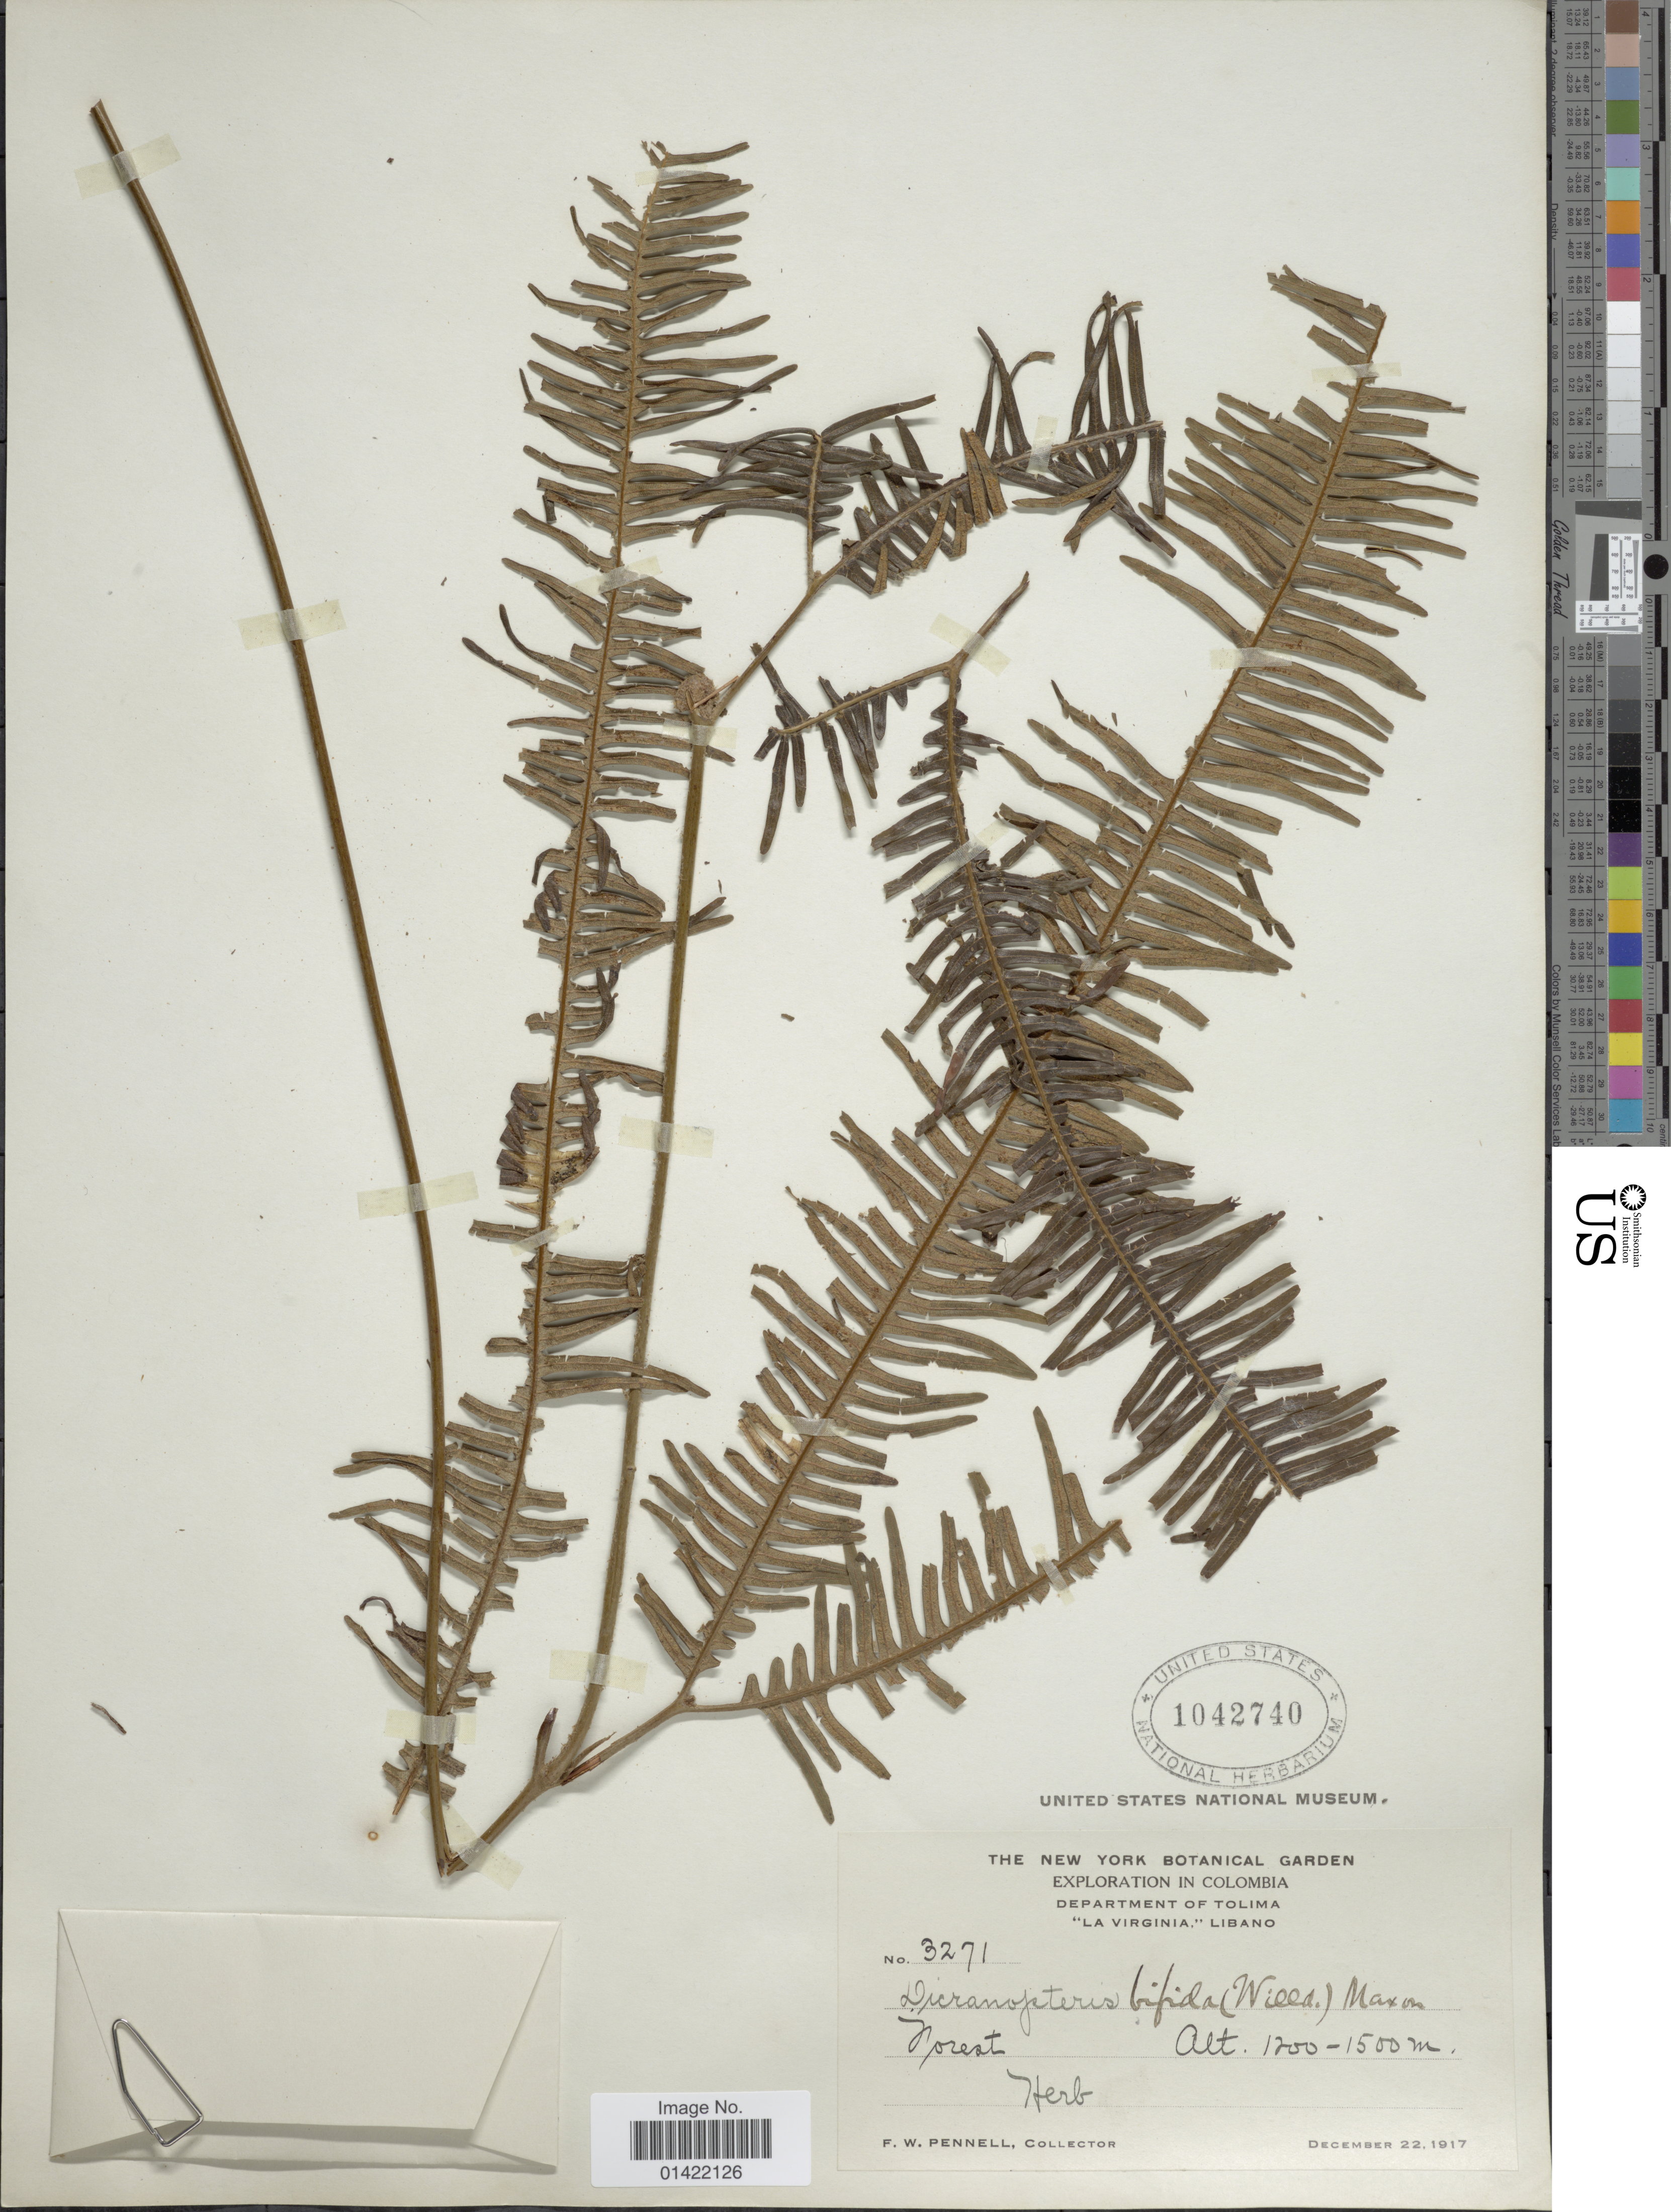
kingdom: Plantae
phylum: Tracheophyta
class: Polypodiopsida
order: Gleicheniales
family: Gleicheniaceae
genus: Sticherus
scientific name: Sticherus bifidus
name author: (Willd.) Ching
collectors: F. W. Pennell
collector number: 3271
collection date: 1917-12-22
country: Colombia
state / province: Tolima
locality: Department of Tolima. "La Virginia," Libano.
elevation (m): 1200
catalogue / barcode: US 1042740